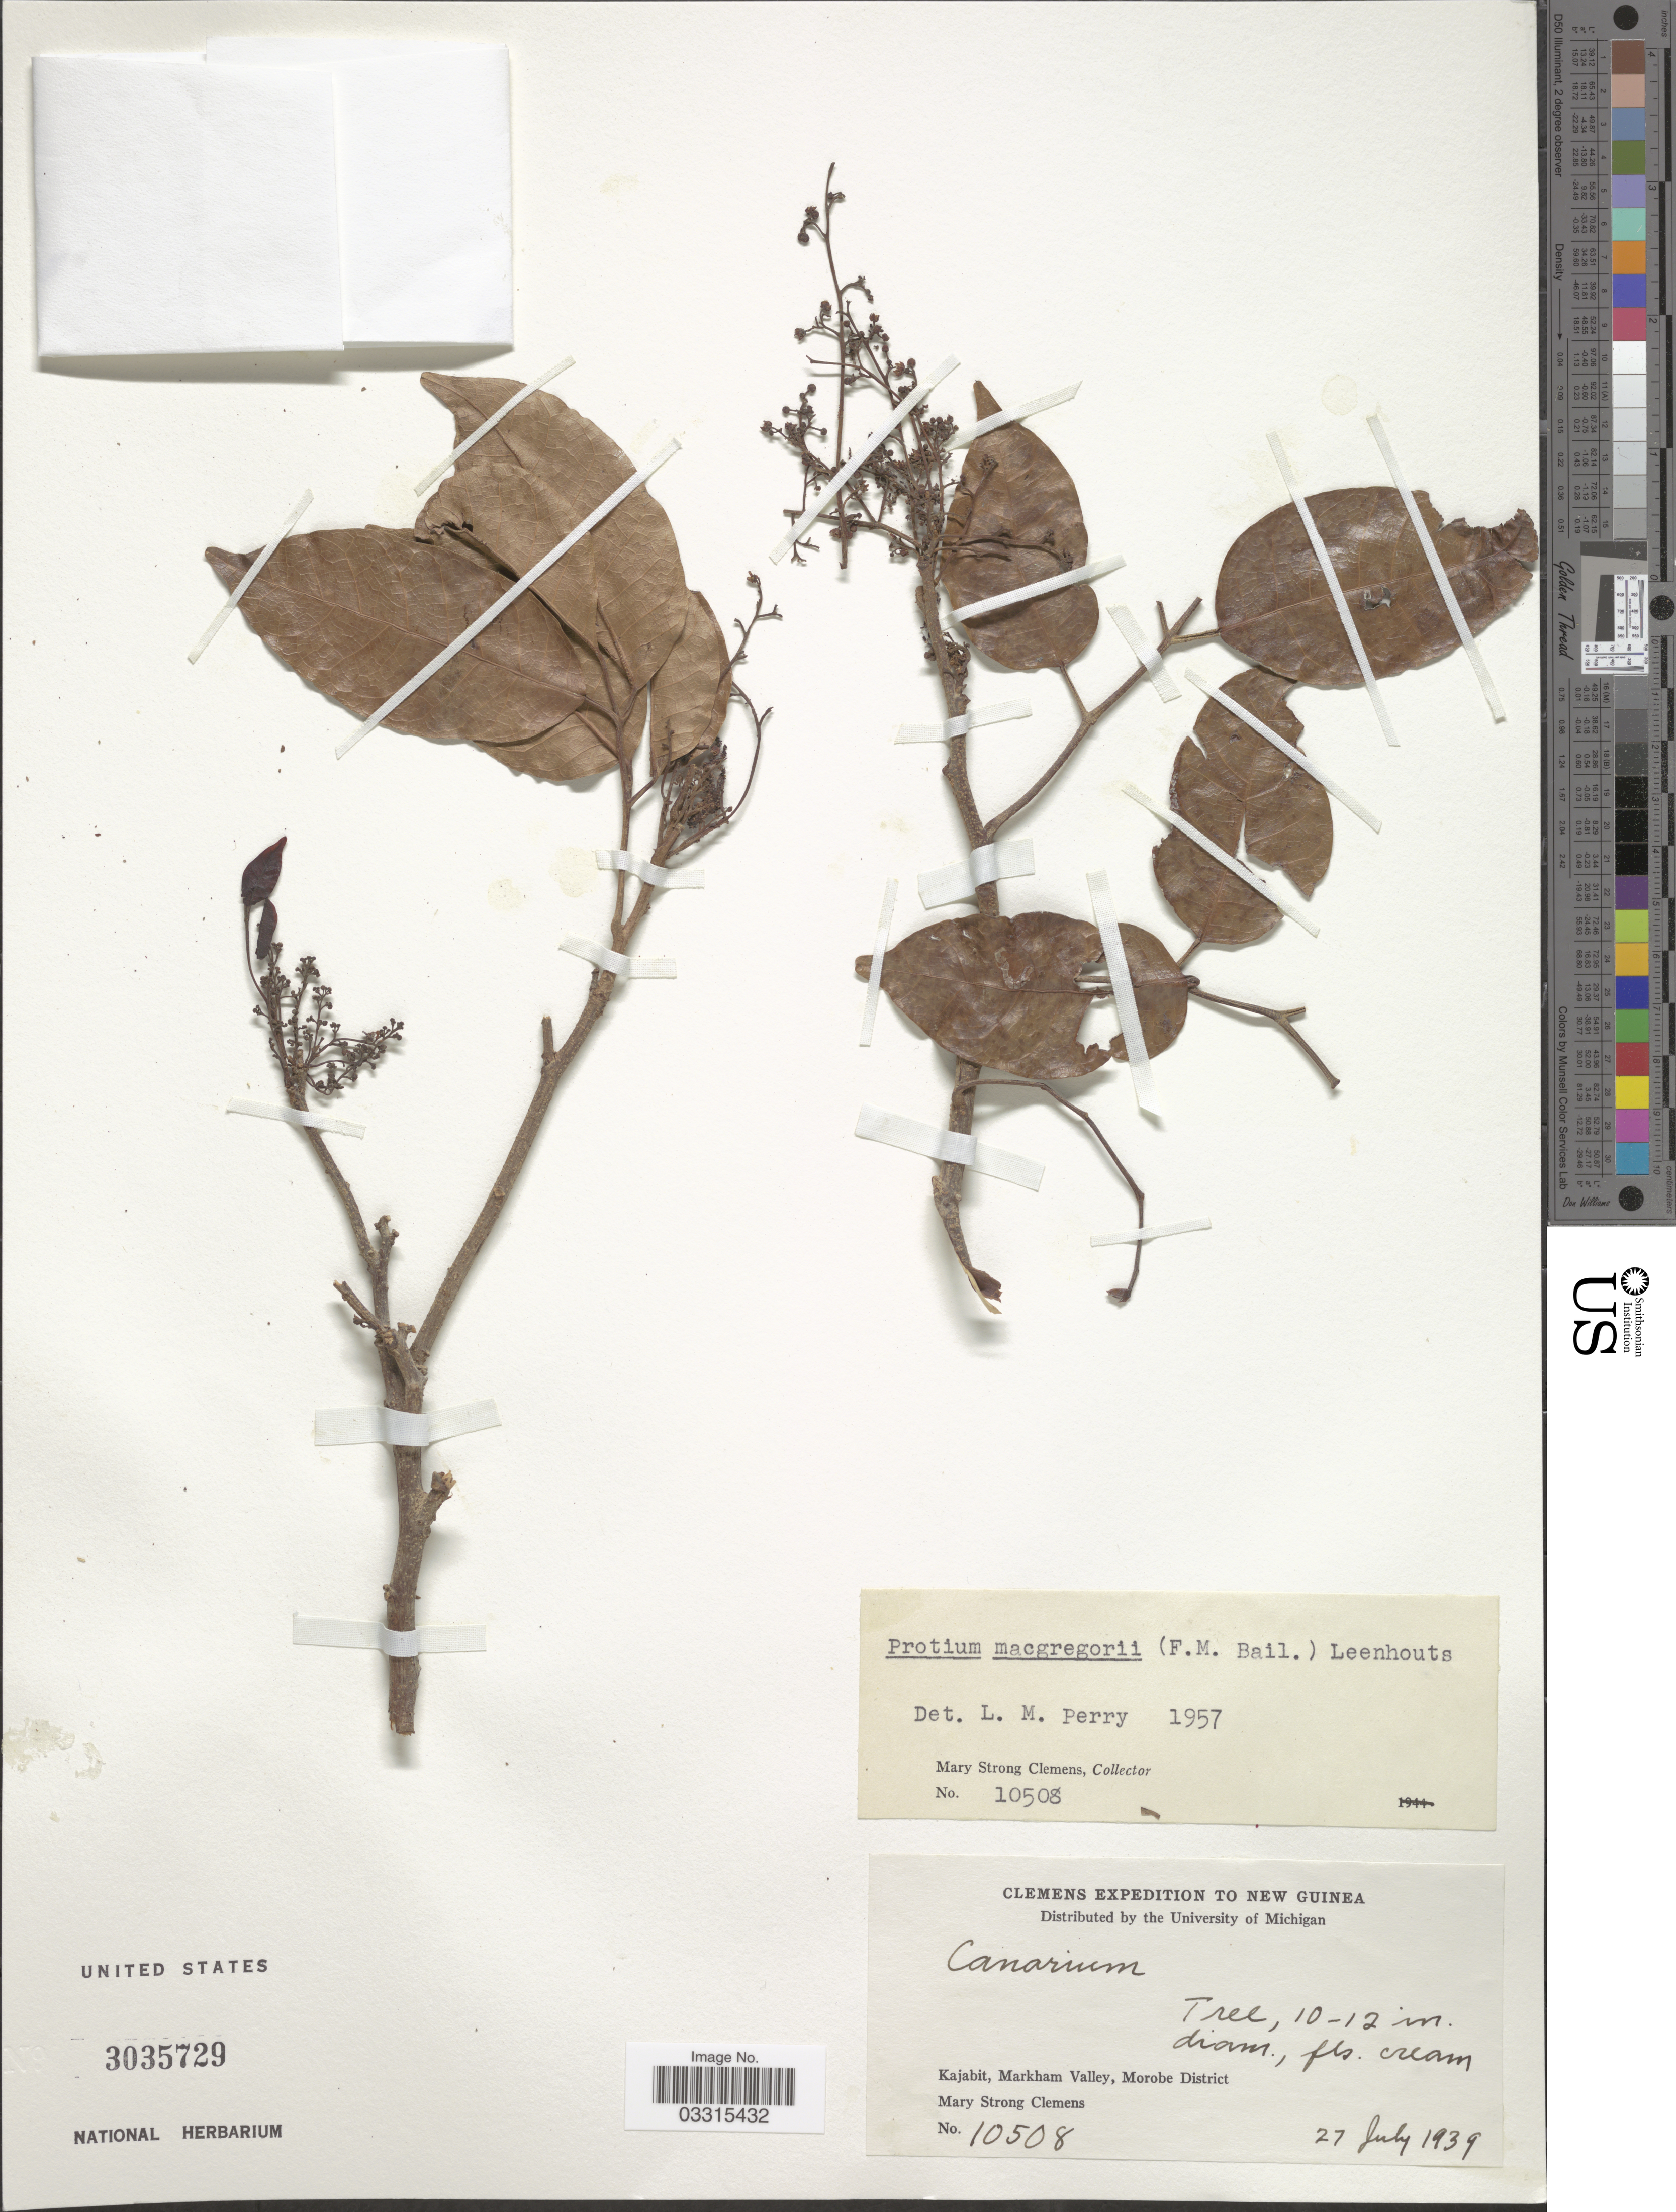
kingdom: Plantae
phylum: Tracheophyta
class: Magnoliopsida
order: Sapindales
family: Burseraceae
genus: Protium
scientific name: Protium macgregorii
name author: (F.M. Bailey) Leenh.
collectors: M. S. Clemens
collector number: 10508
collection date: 1939-07-27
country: Papua New Guinea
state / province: Morobe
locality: New Guinea. Kajabit, Markham Valley, Morobe District.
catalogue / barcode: US 3035729